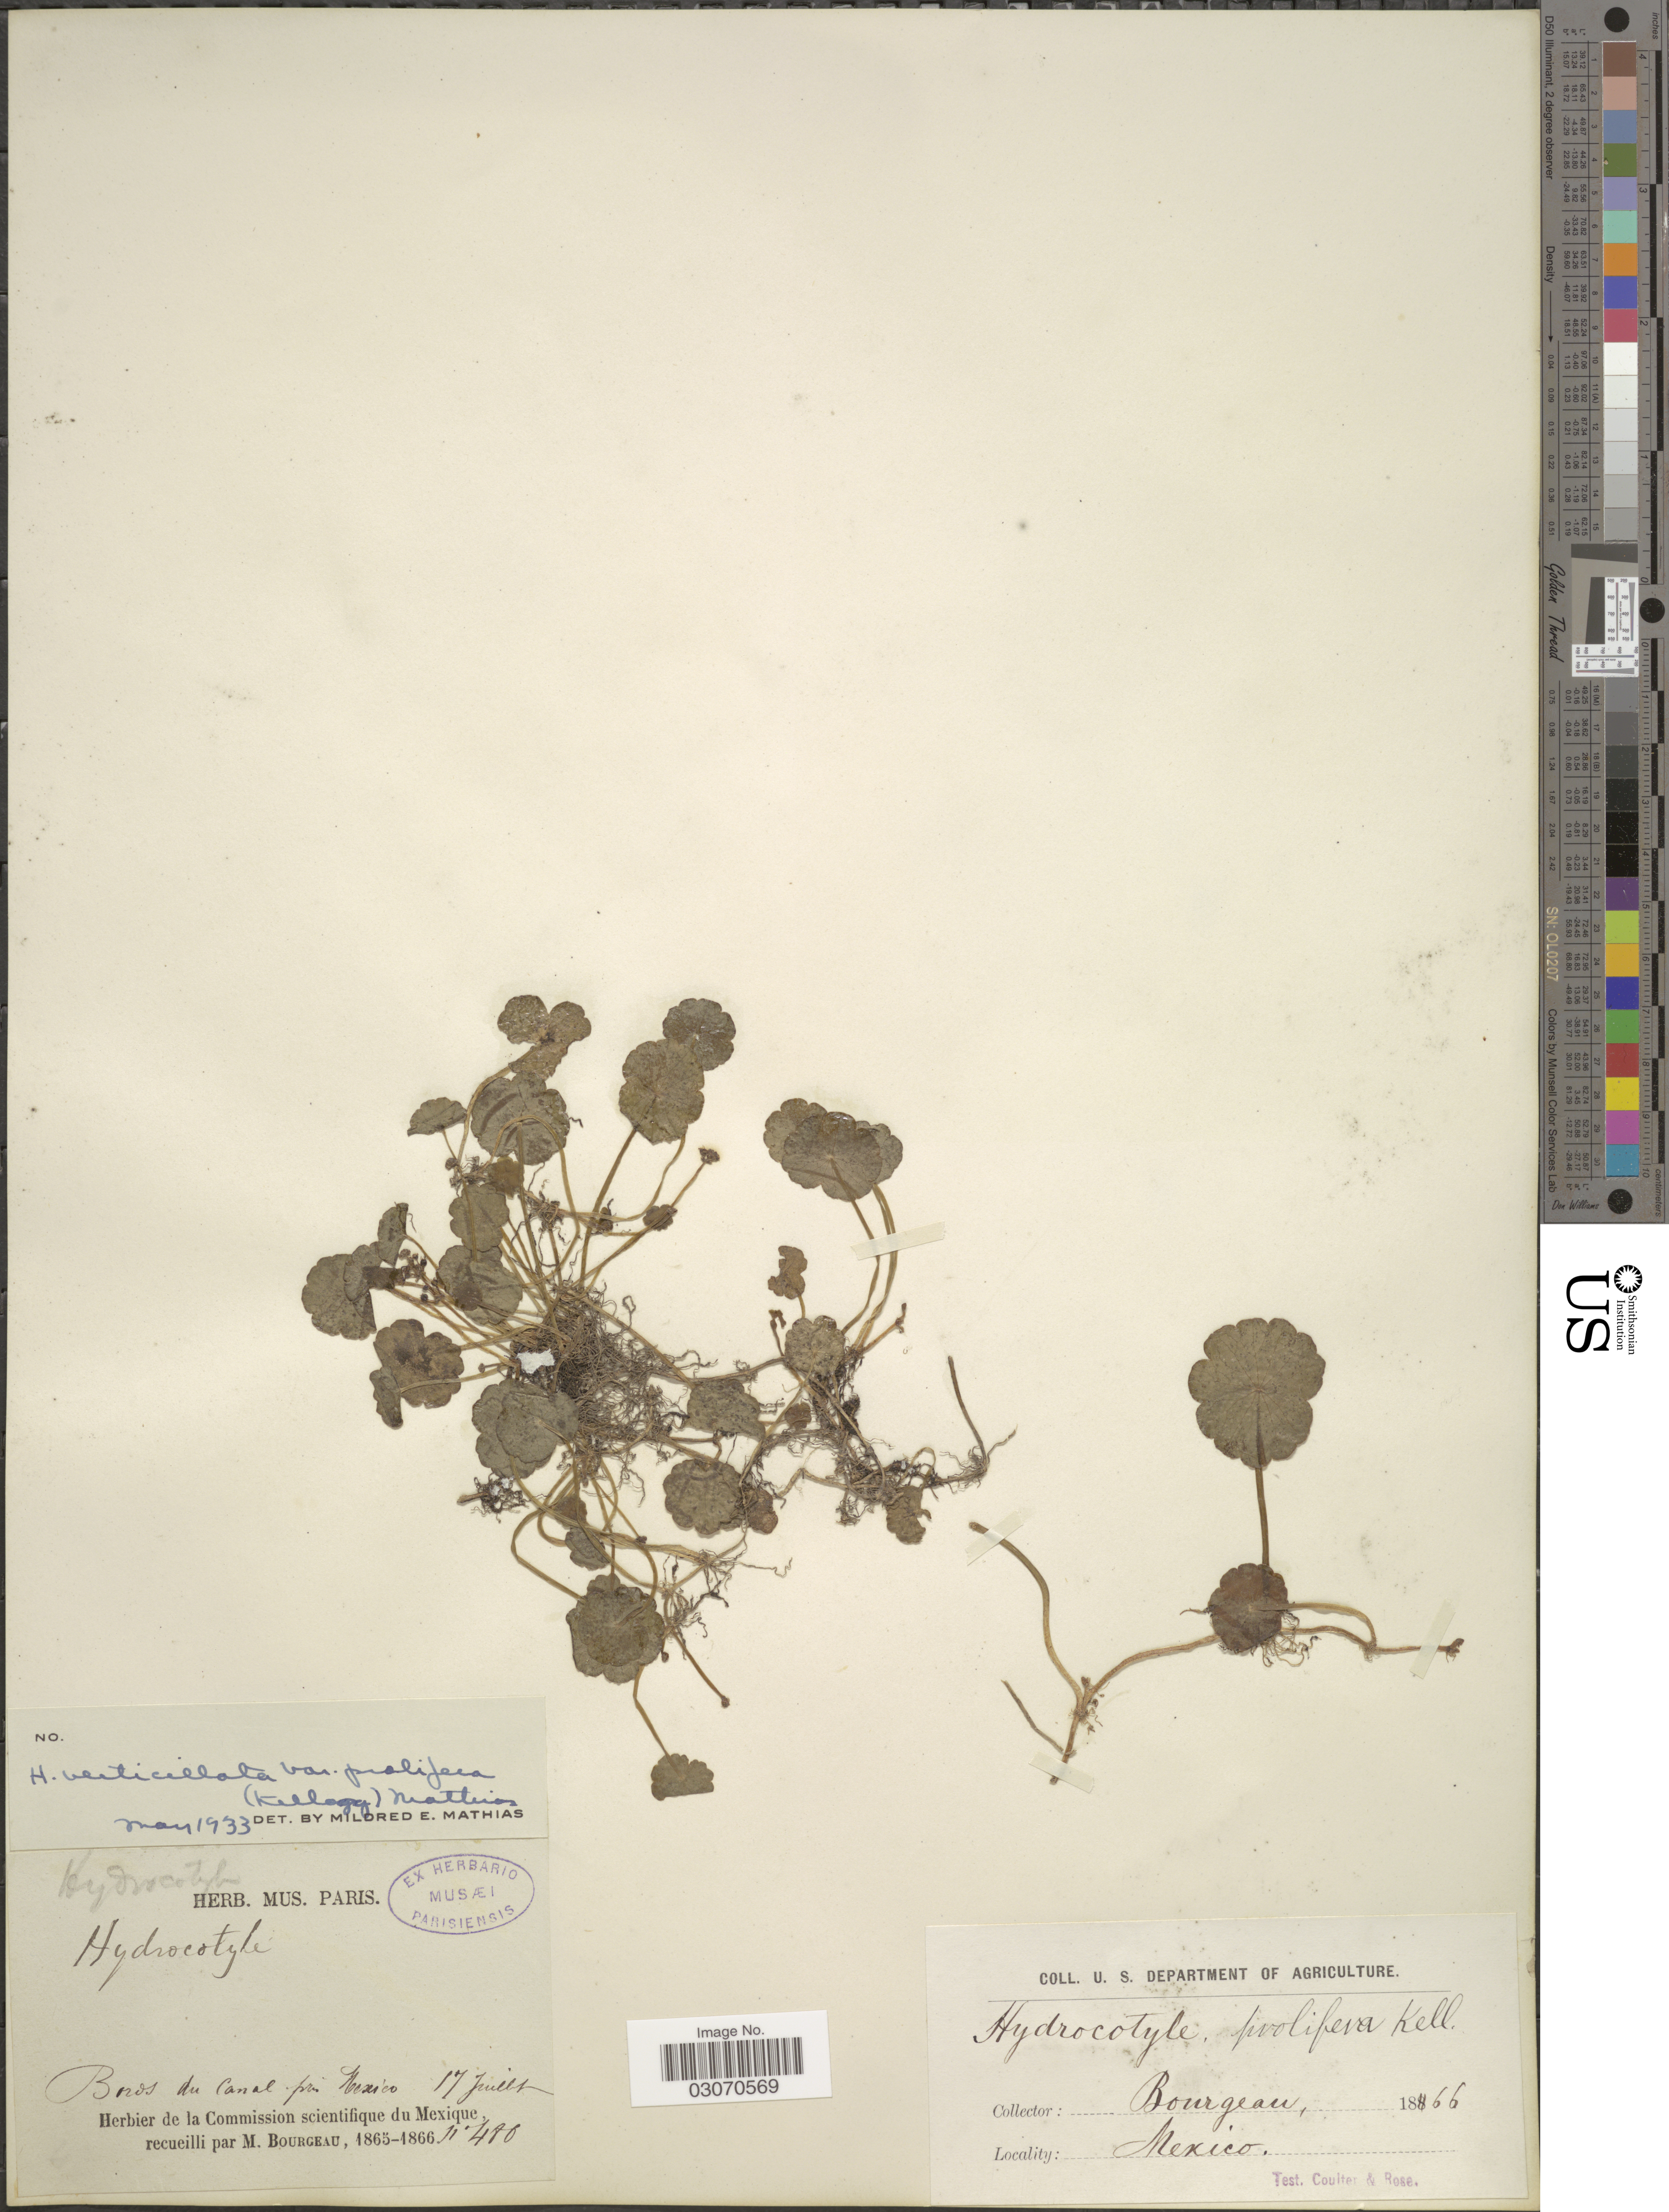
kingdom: Plantae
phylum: Tracheophyta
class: Magnoliopsida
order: Apiales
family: Araliaceae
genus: Hydrocotyle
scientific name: Hydrocotyle verticillata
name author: Thunb.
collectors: M. Bourgeau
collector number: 480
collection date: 1866-07-17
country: Mexico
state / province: México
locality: Bords du Canal prés Mexico.